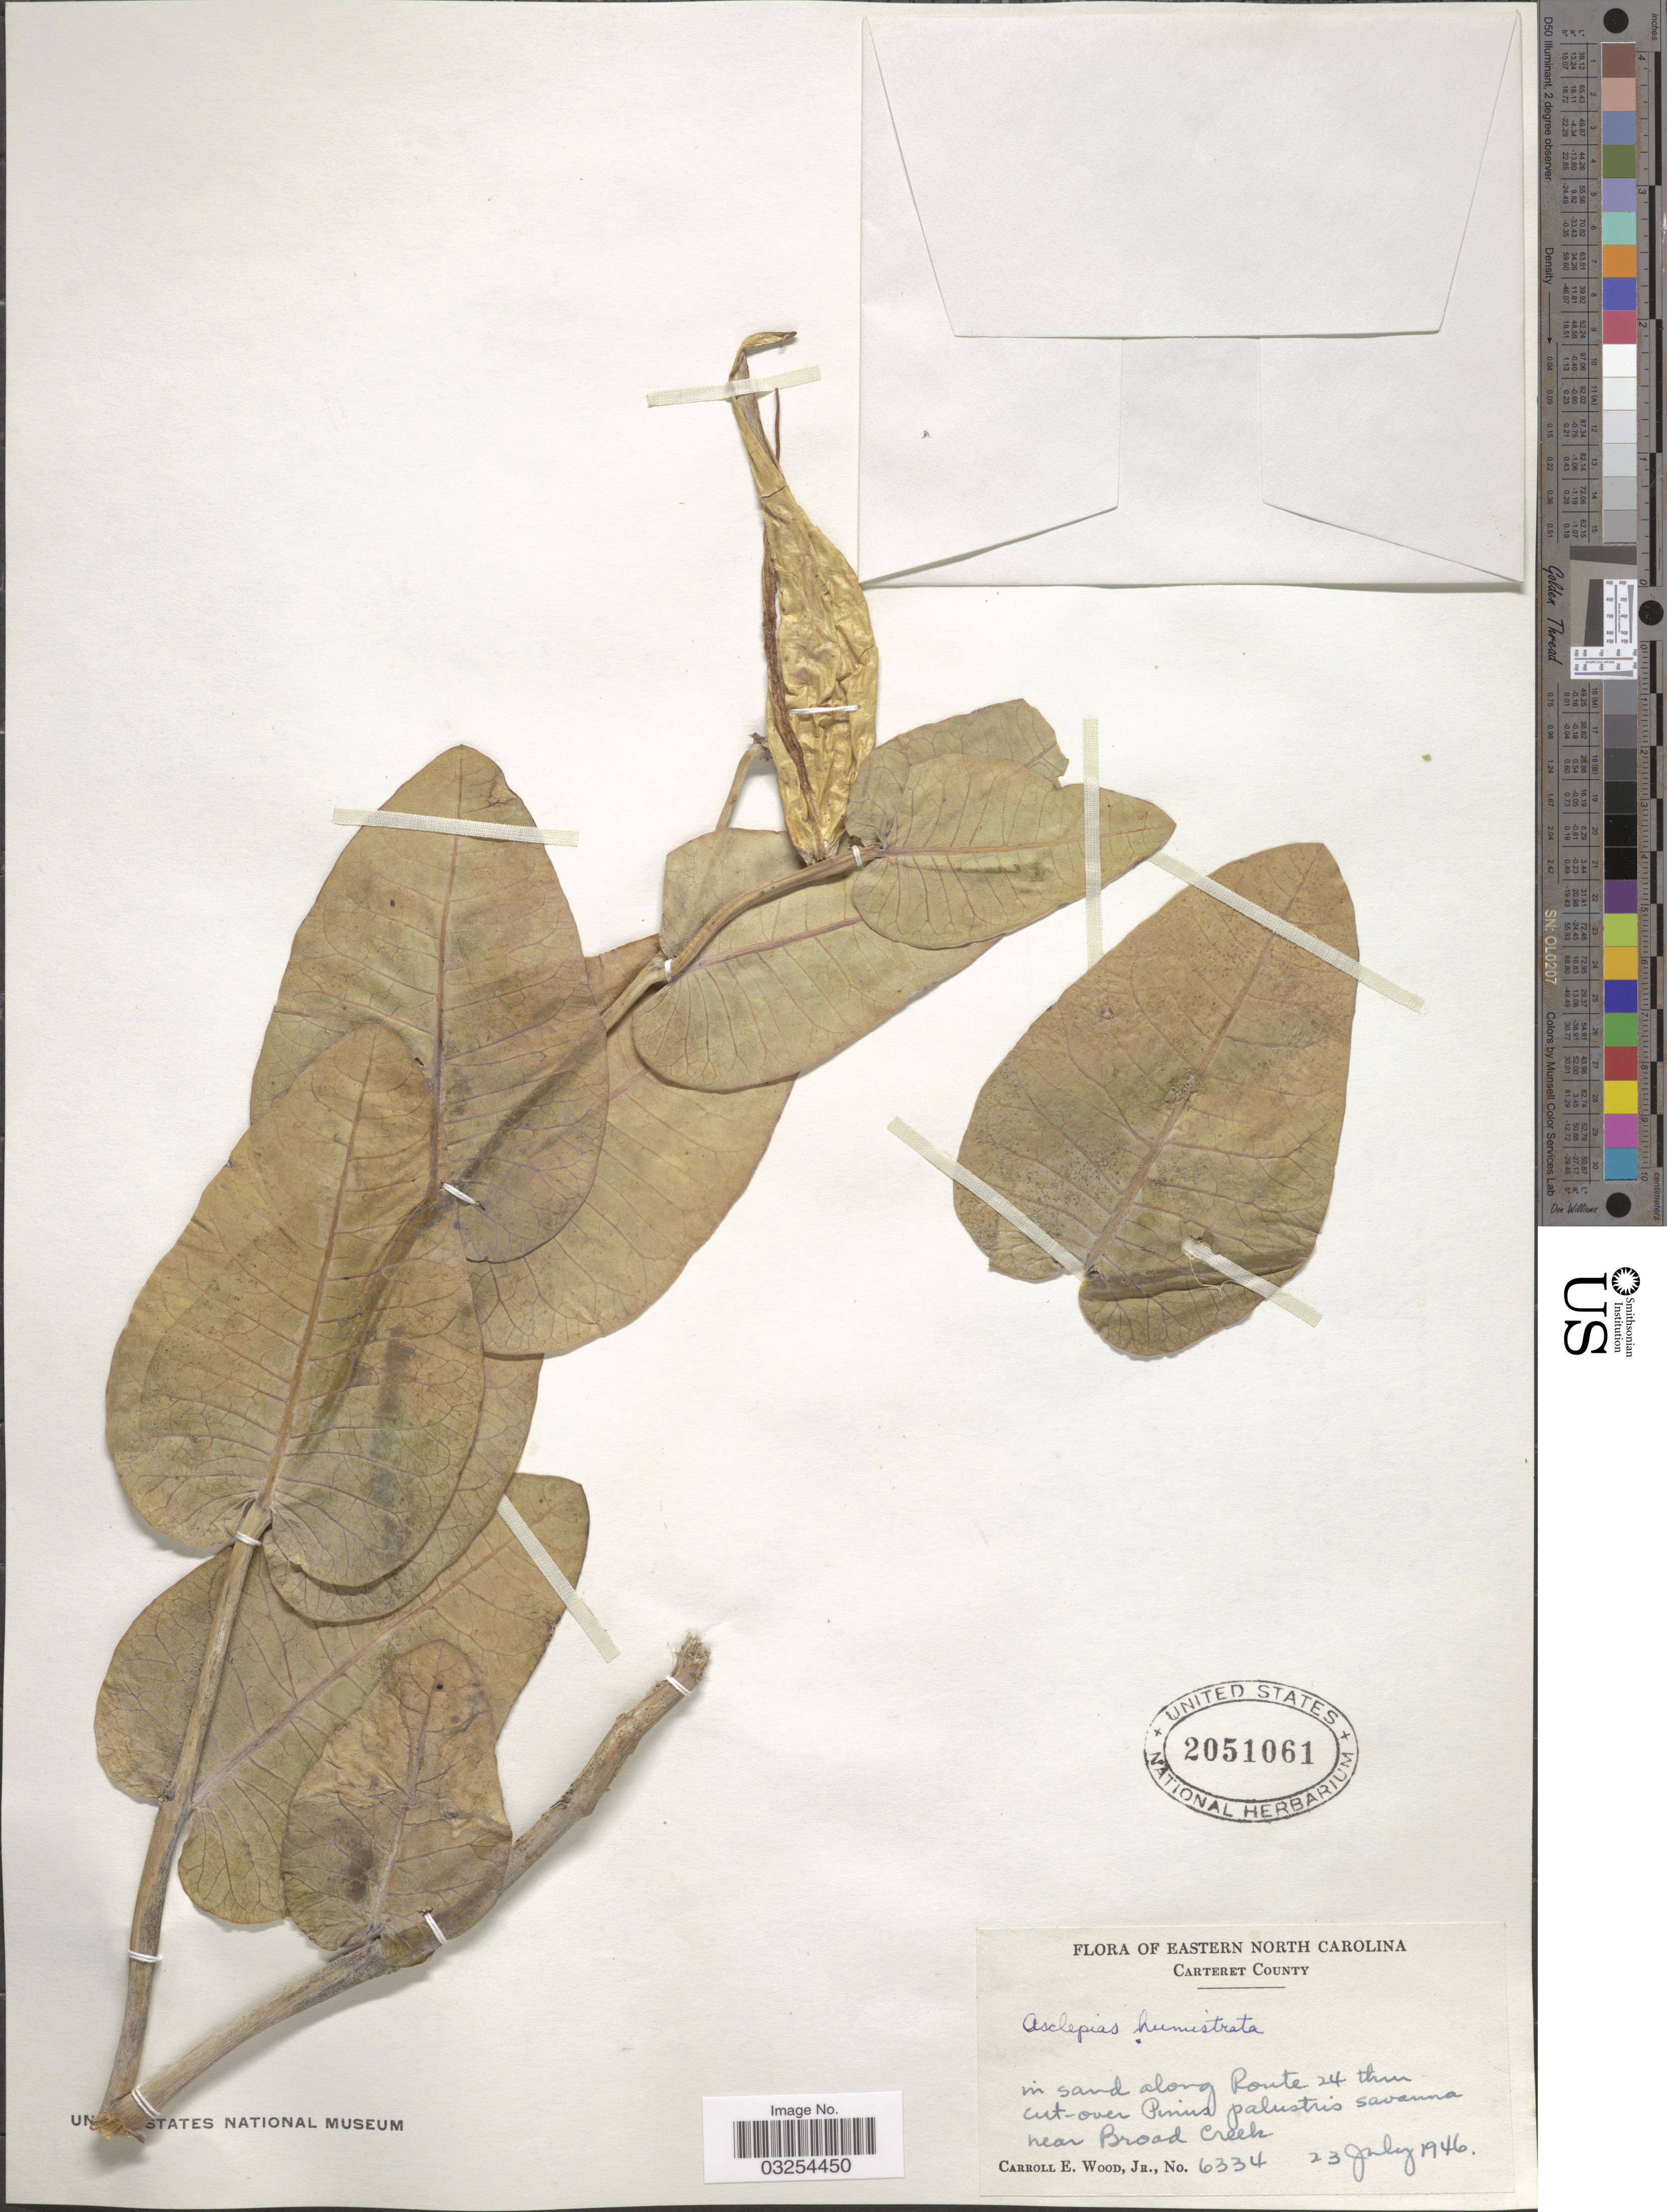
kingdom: Plantae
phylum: Tracheophyta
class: Magnoliopsida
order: Gentianales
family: Apocynaceae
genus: Asclepias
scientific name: Asclepias humistrata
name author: Walter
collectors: C. E. Wood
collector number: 6334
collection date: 1946-07-23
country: United States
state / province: North Carolina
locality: Eastern North Carolina. Carteret County, in sand along Route 24 thin cut-over Pinus palustris savanna near Broad Creek.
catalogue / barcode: US 2051061